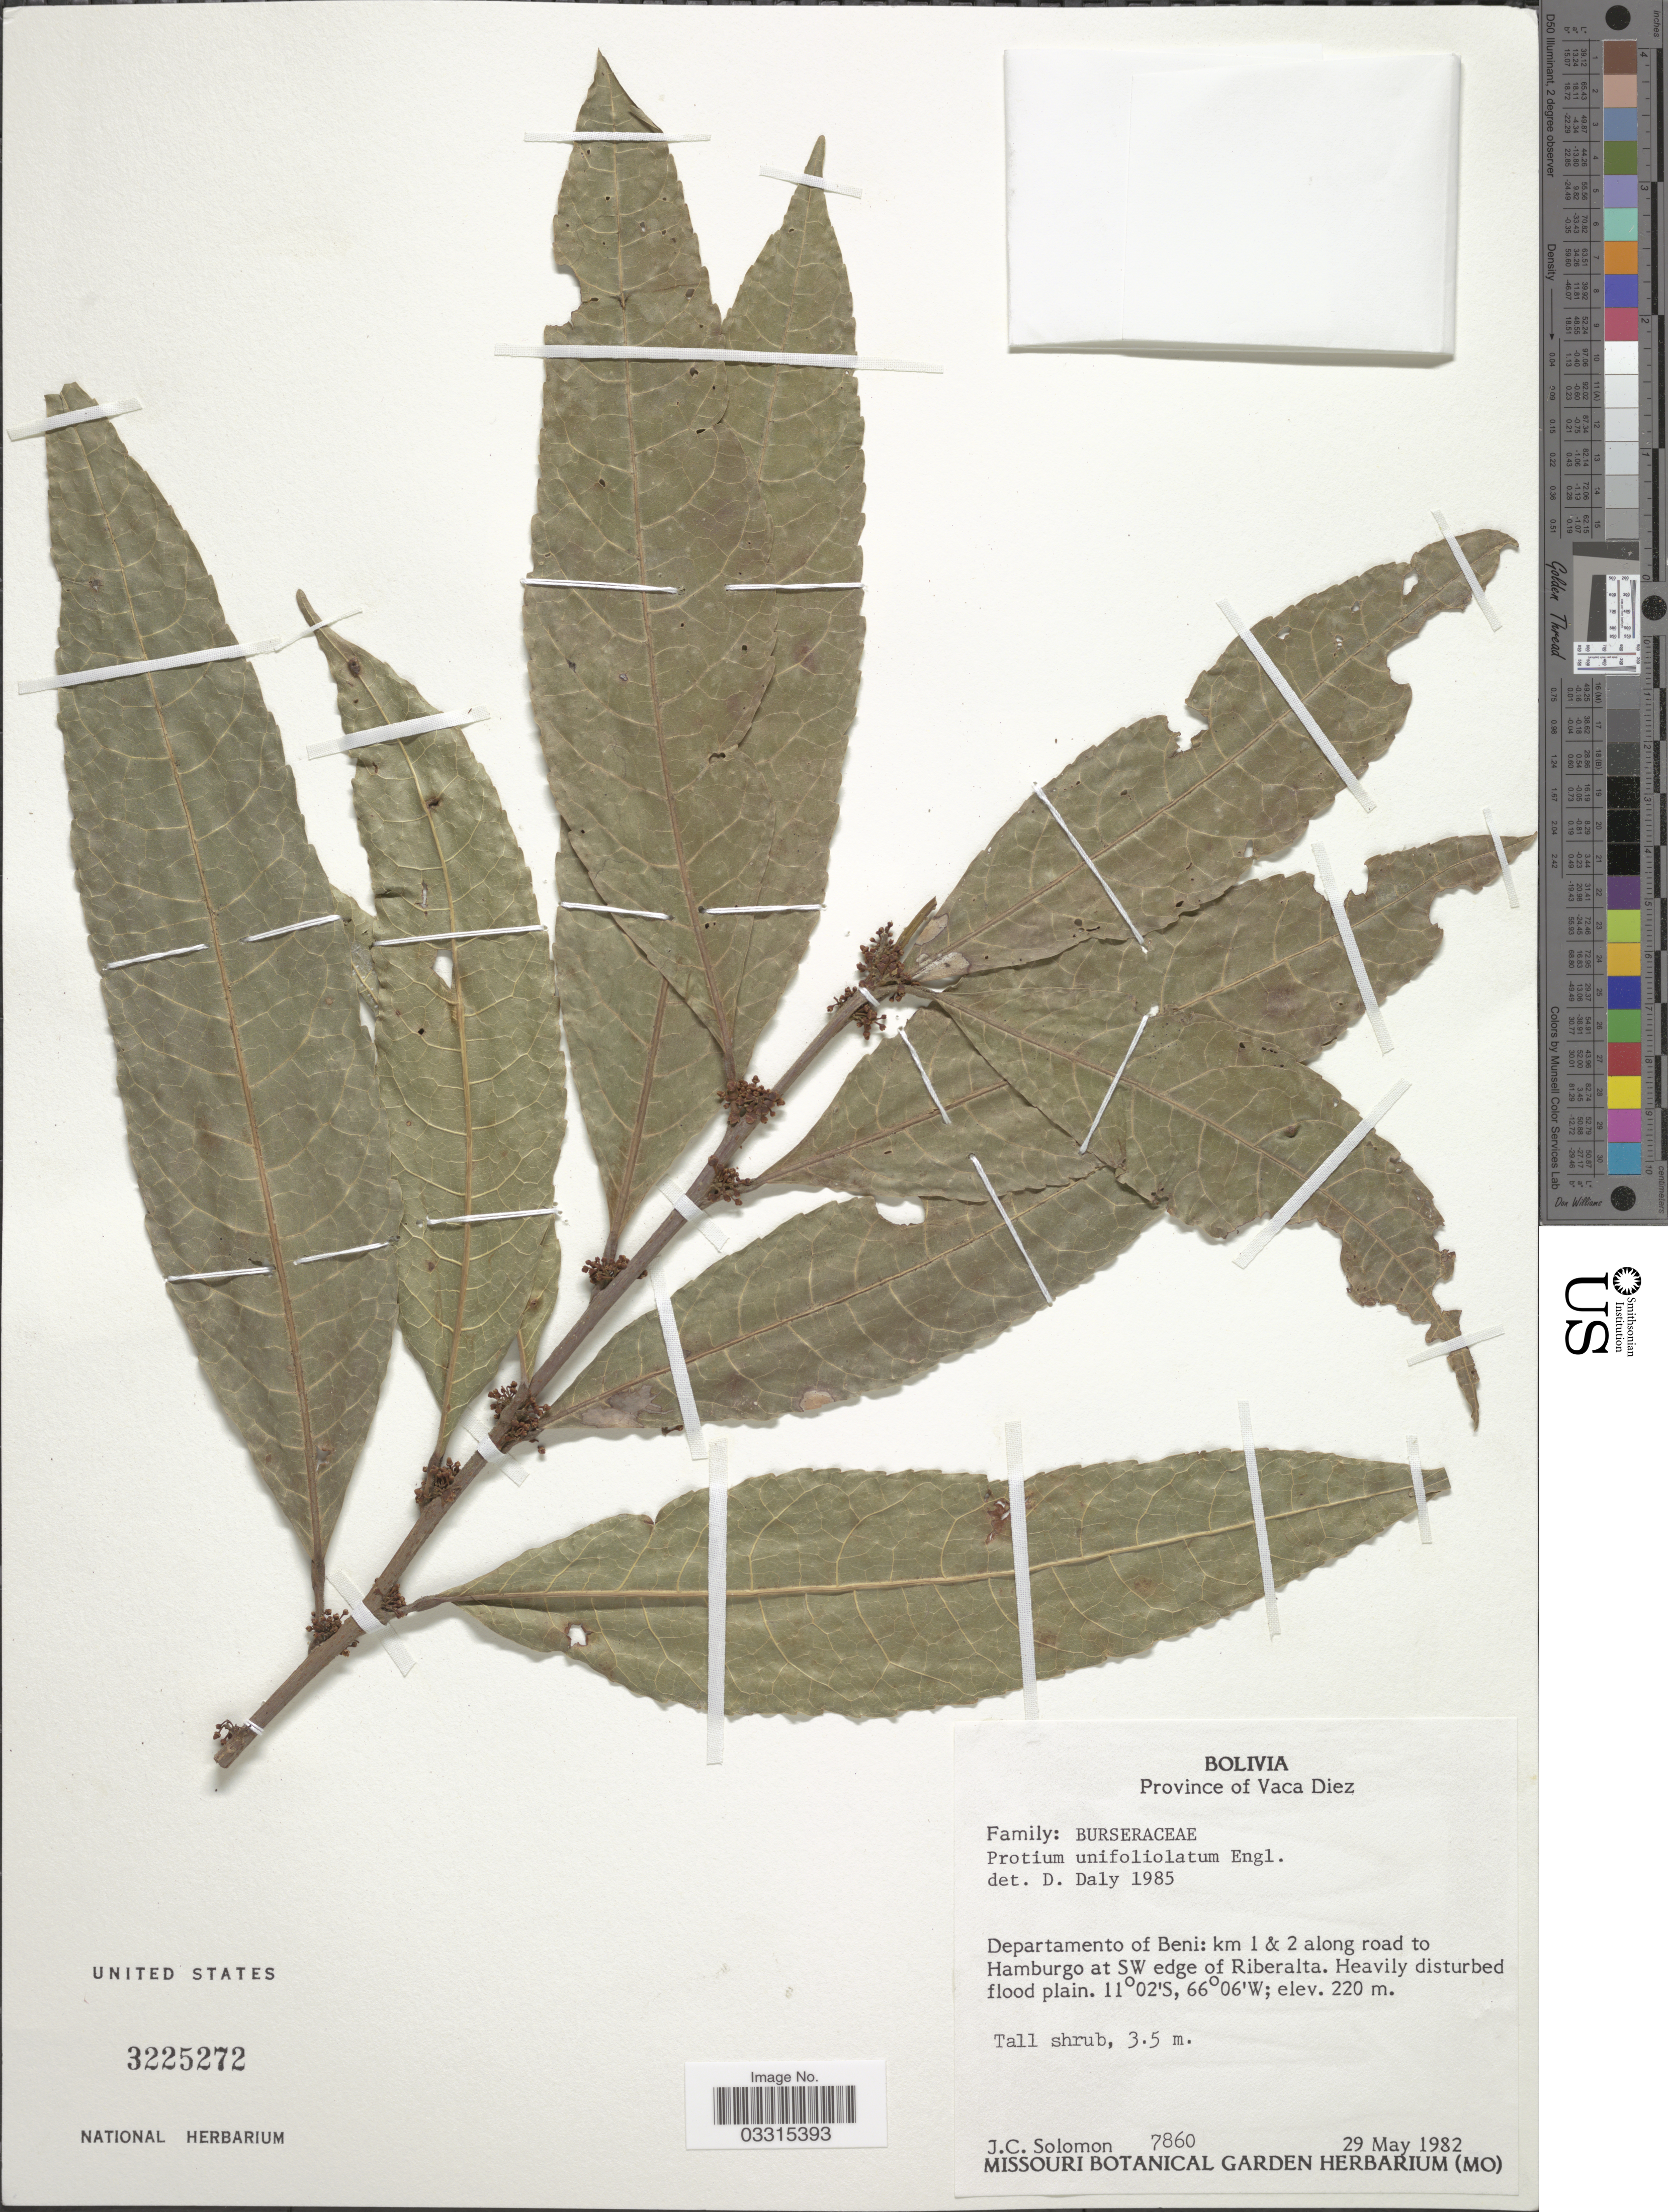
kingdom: Plantae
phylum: Tracheophyta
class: Magnoliopsida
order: Sapindales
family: Burseraceae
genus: Protium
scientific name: Protium unifoliolatum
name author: Engl.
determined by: Daly, D. C.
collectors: J. C. Solomon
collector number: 7860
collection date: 1982-05-29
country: Bolivia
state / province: Beni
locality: Province of Vaca Diez. Departamento of Beni: km 1 & 2 along road to Hamburgo at SW edge of Riberalta.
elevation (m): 220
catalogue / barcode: US 3225272